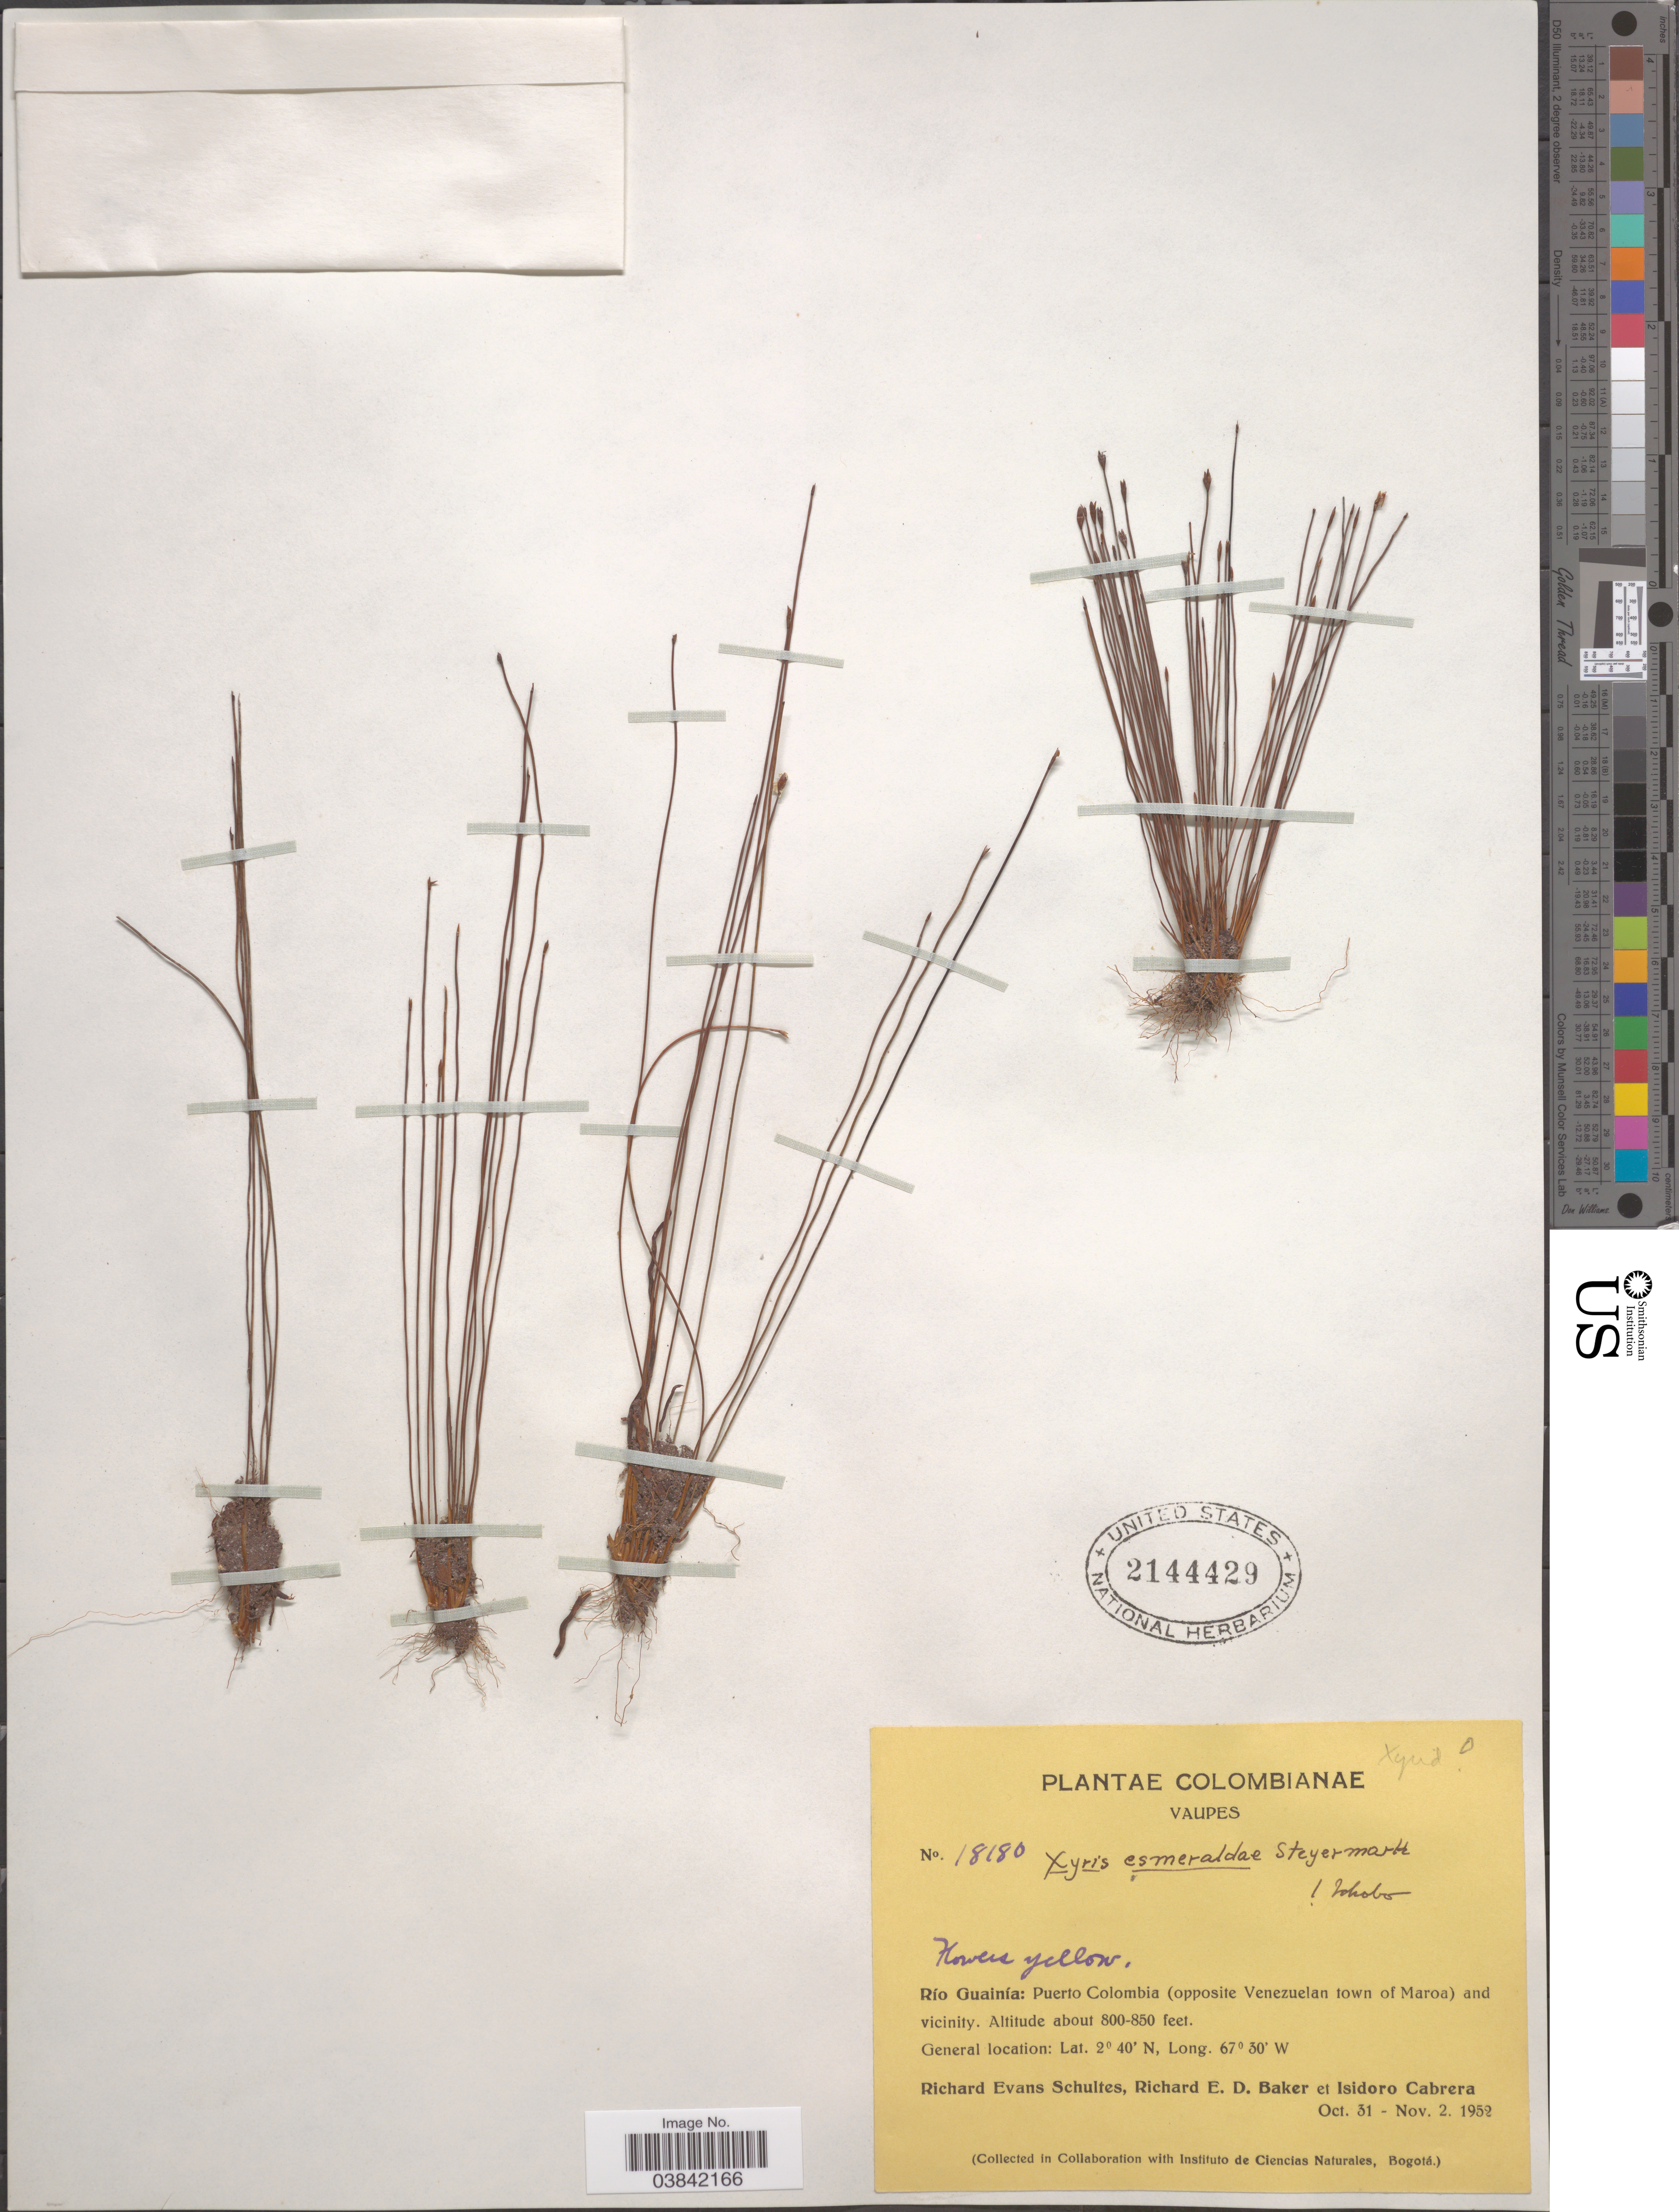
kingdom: Plantae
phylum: Tracheophyta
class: Liliopsida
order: Poales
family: Xyridaceae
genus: Xyris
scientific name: Xyris esmeraldae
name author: Steyerm.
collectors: R. E. Schultes, R. E. D. Baker & I. Cabrera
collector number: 18180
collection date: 1952-10-31/1952-11-02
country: Colombia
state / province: Vaupés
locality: Río Guainía: Puerto Colombia (opposite Venezuelan town of Maroa) and vicinity.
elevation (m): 244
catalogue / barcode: US 2144429